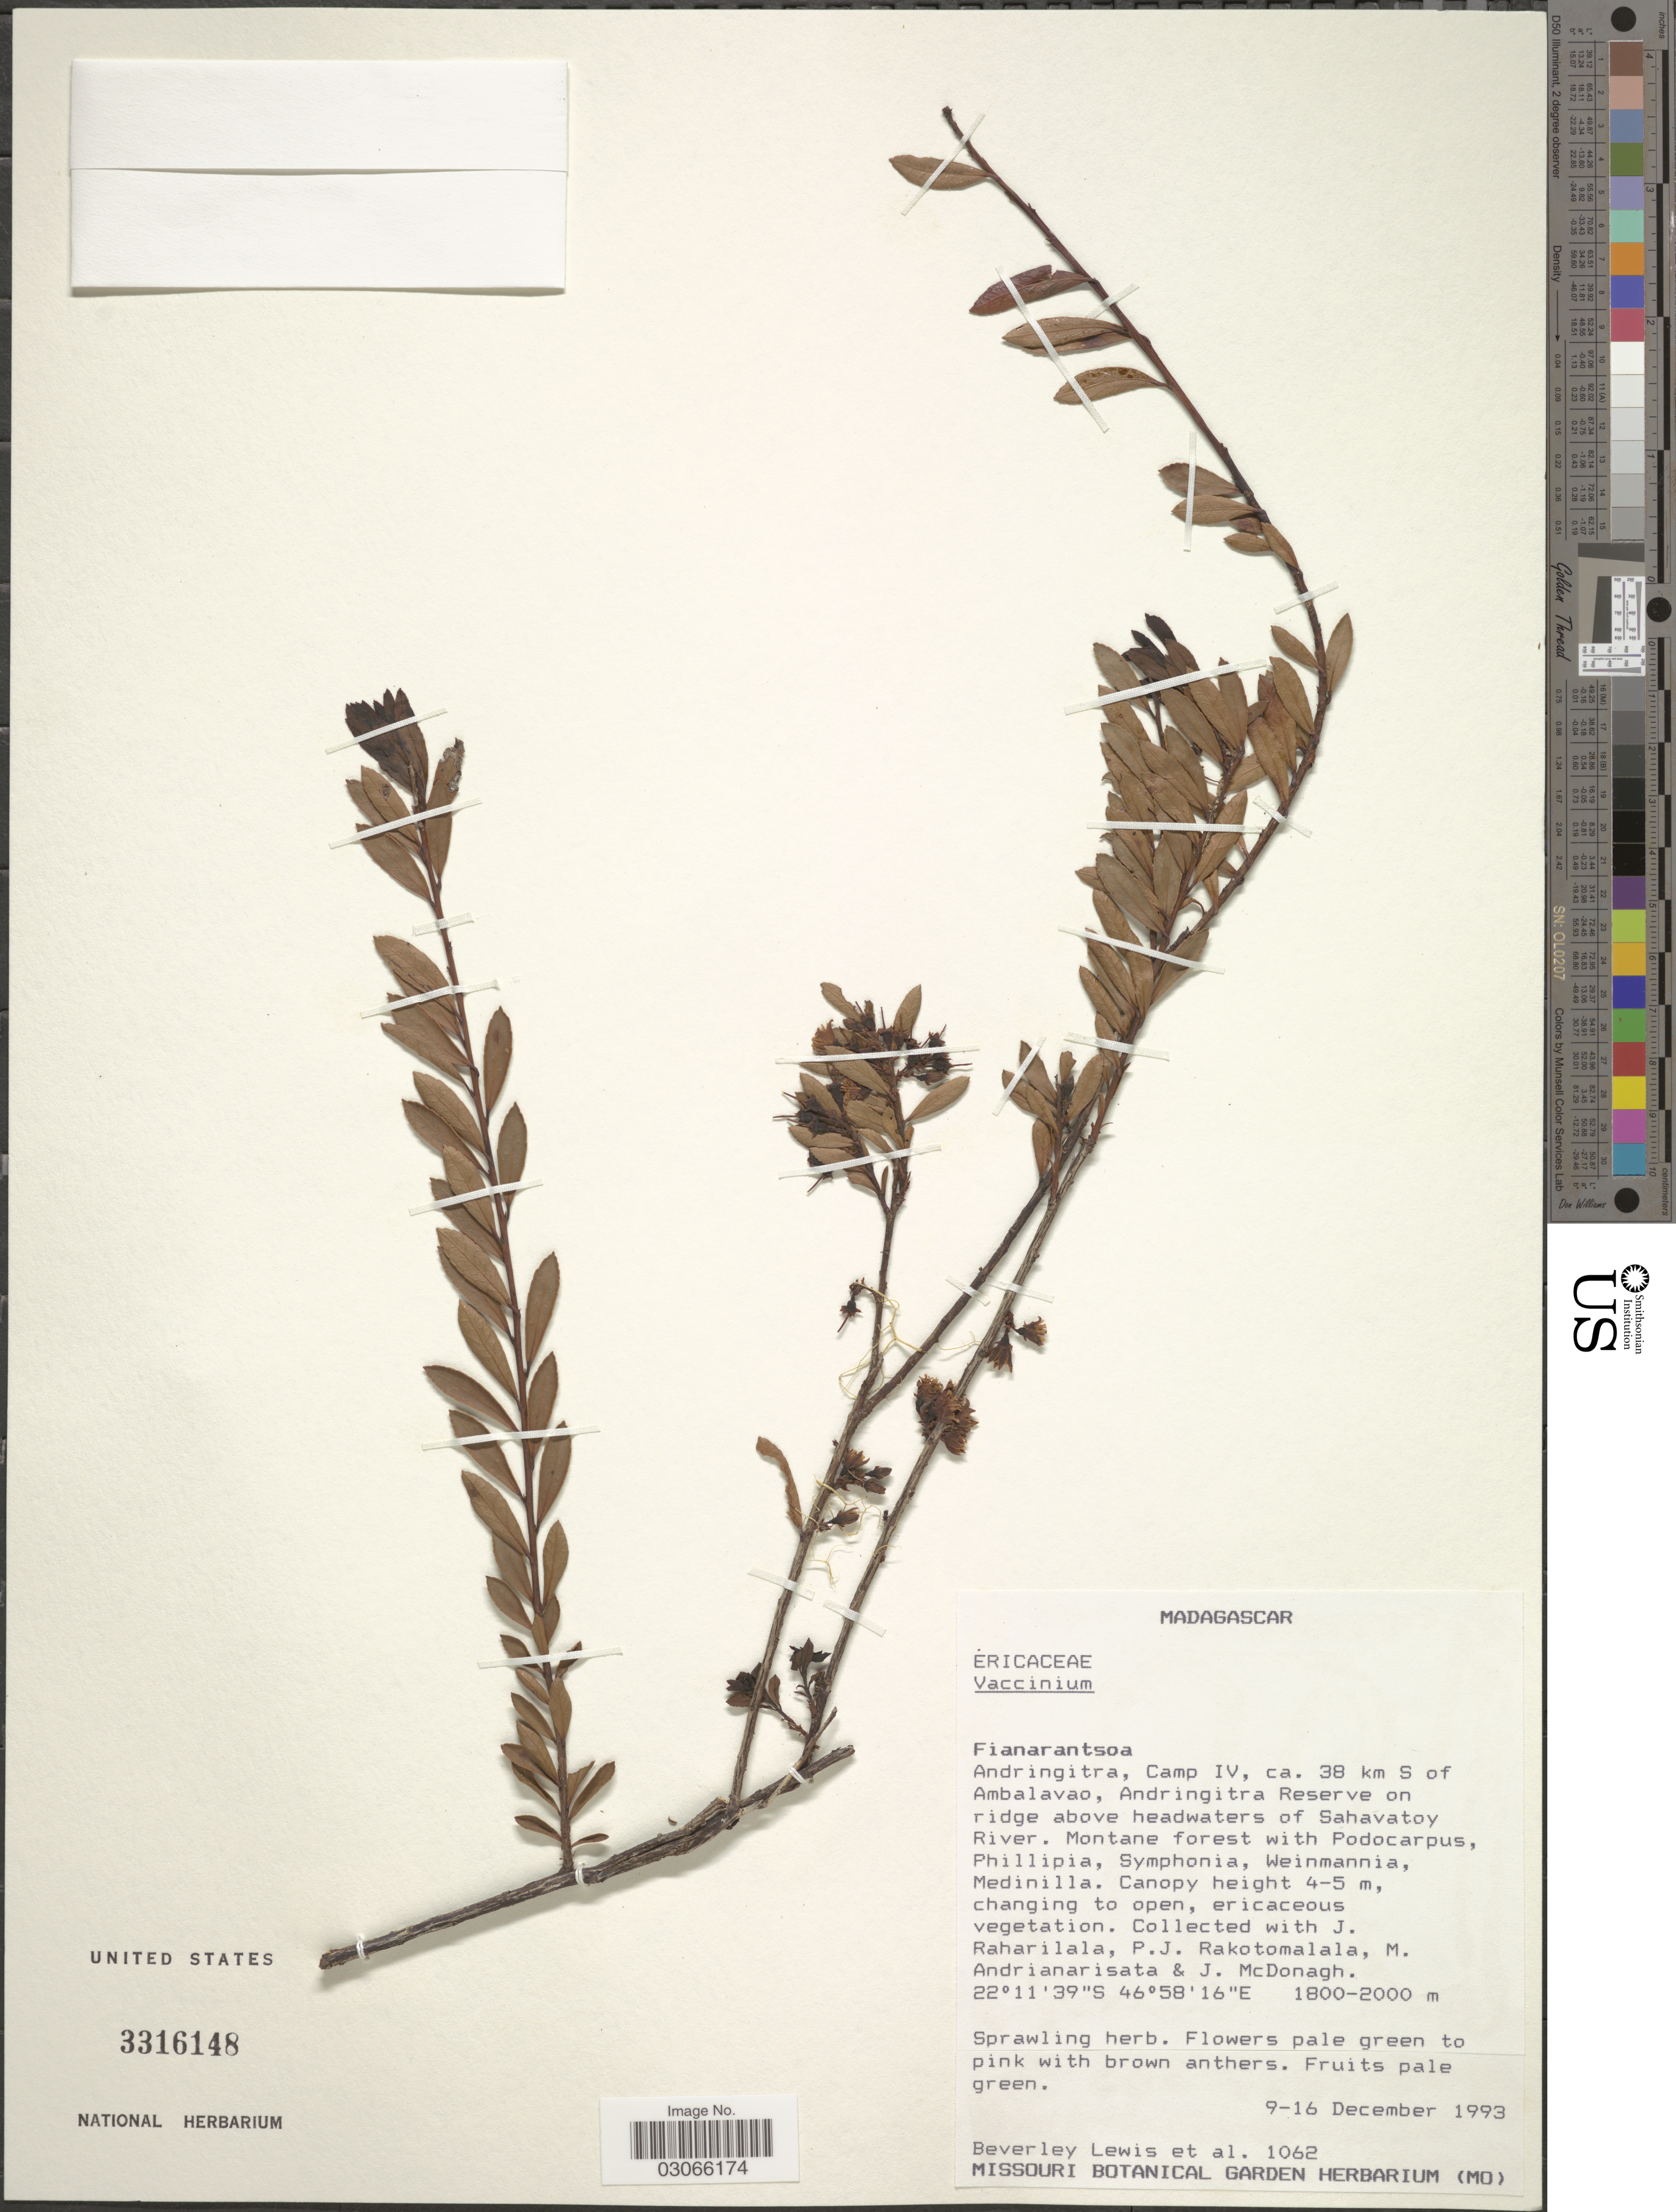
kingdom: Plantae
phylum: Tracheophyta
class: Magnoliopsida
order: Ericales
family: Ericaceae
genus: Vaccinium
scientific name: Vaccinium sp.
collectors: B. Lewis, J. I. Raharilala, P. Rakotomalala, M. Andrianarisata & J. McDonagh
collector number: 1062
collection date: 1993-12-09/1993-12-16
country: Madagascar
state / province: Ihorombe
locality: Andringitra, Camp IV, ca. 38 km S of Ambalavao, Andringitra Reserve on ridge above headwaters of Sahavatoy River.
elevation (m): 1800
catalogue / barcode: US 3316148